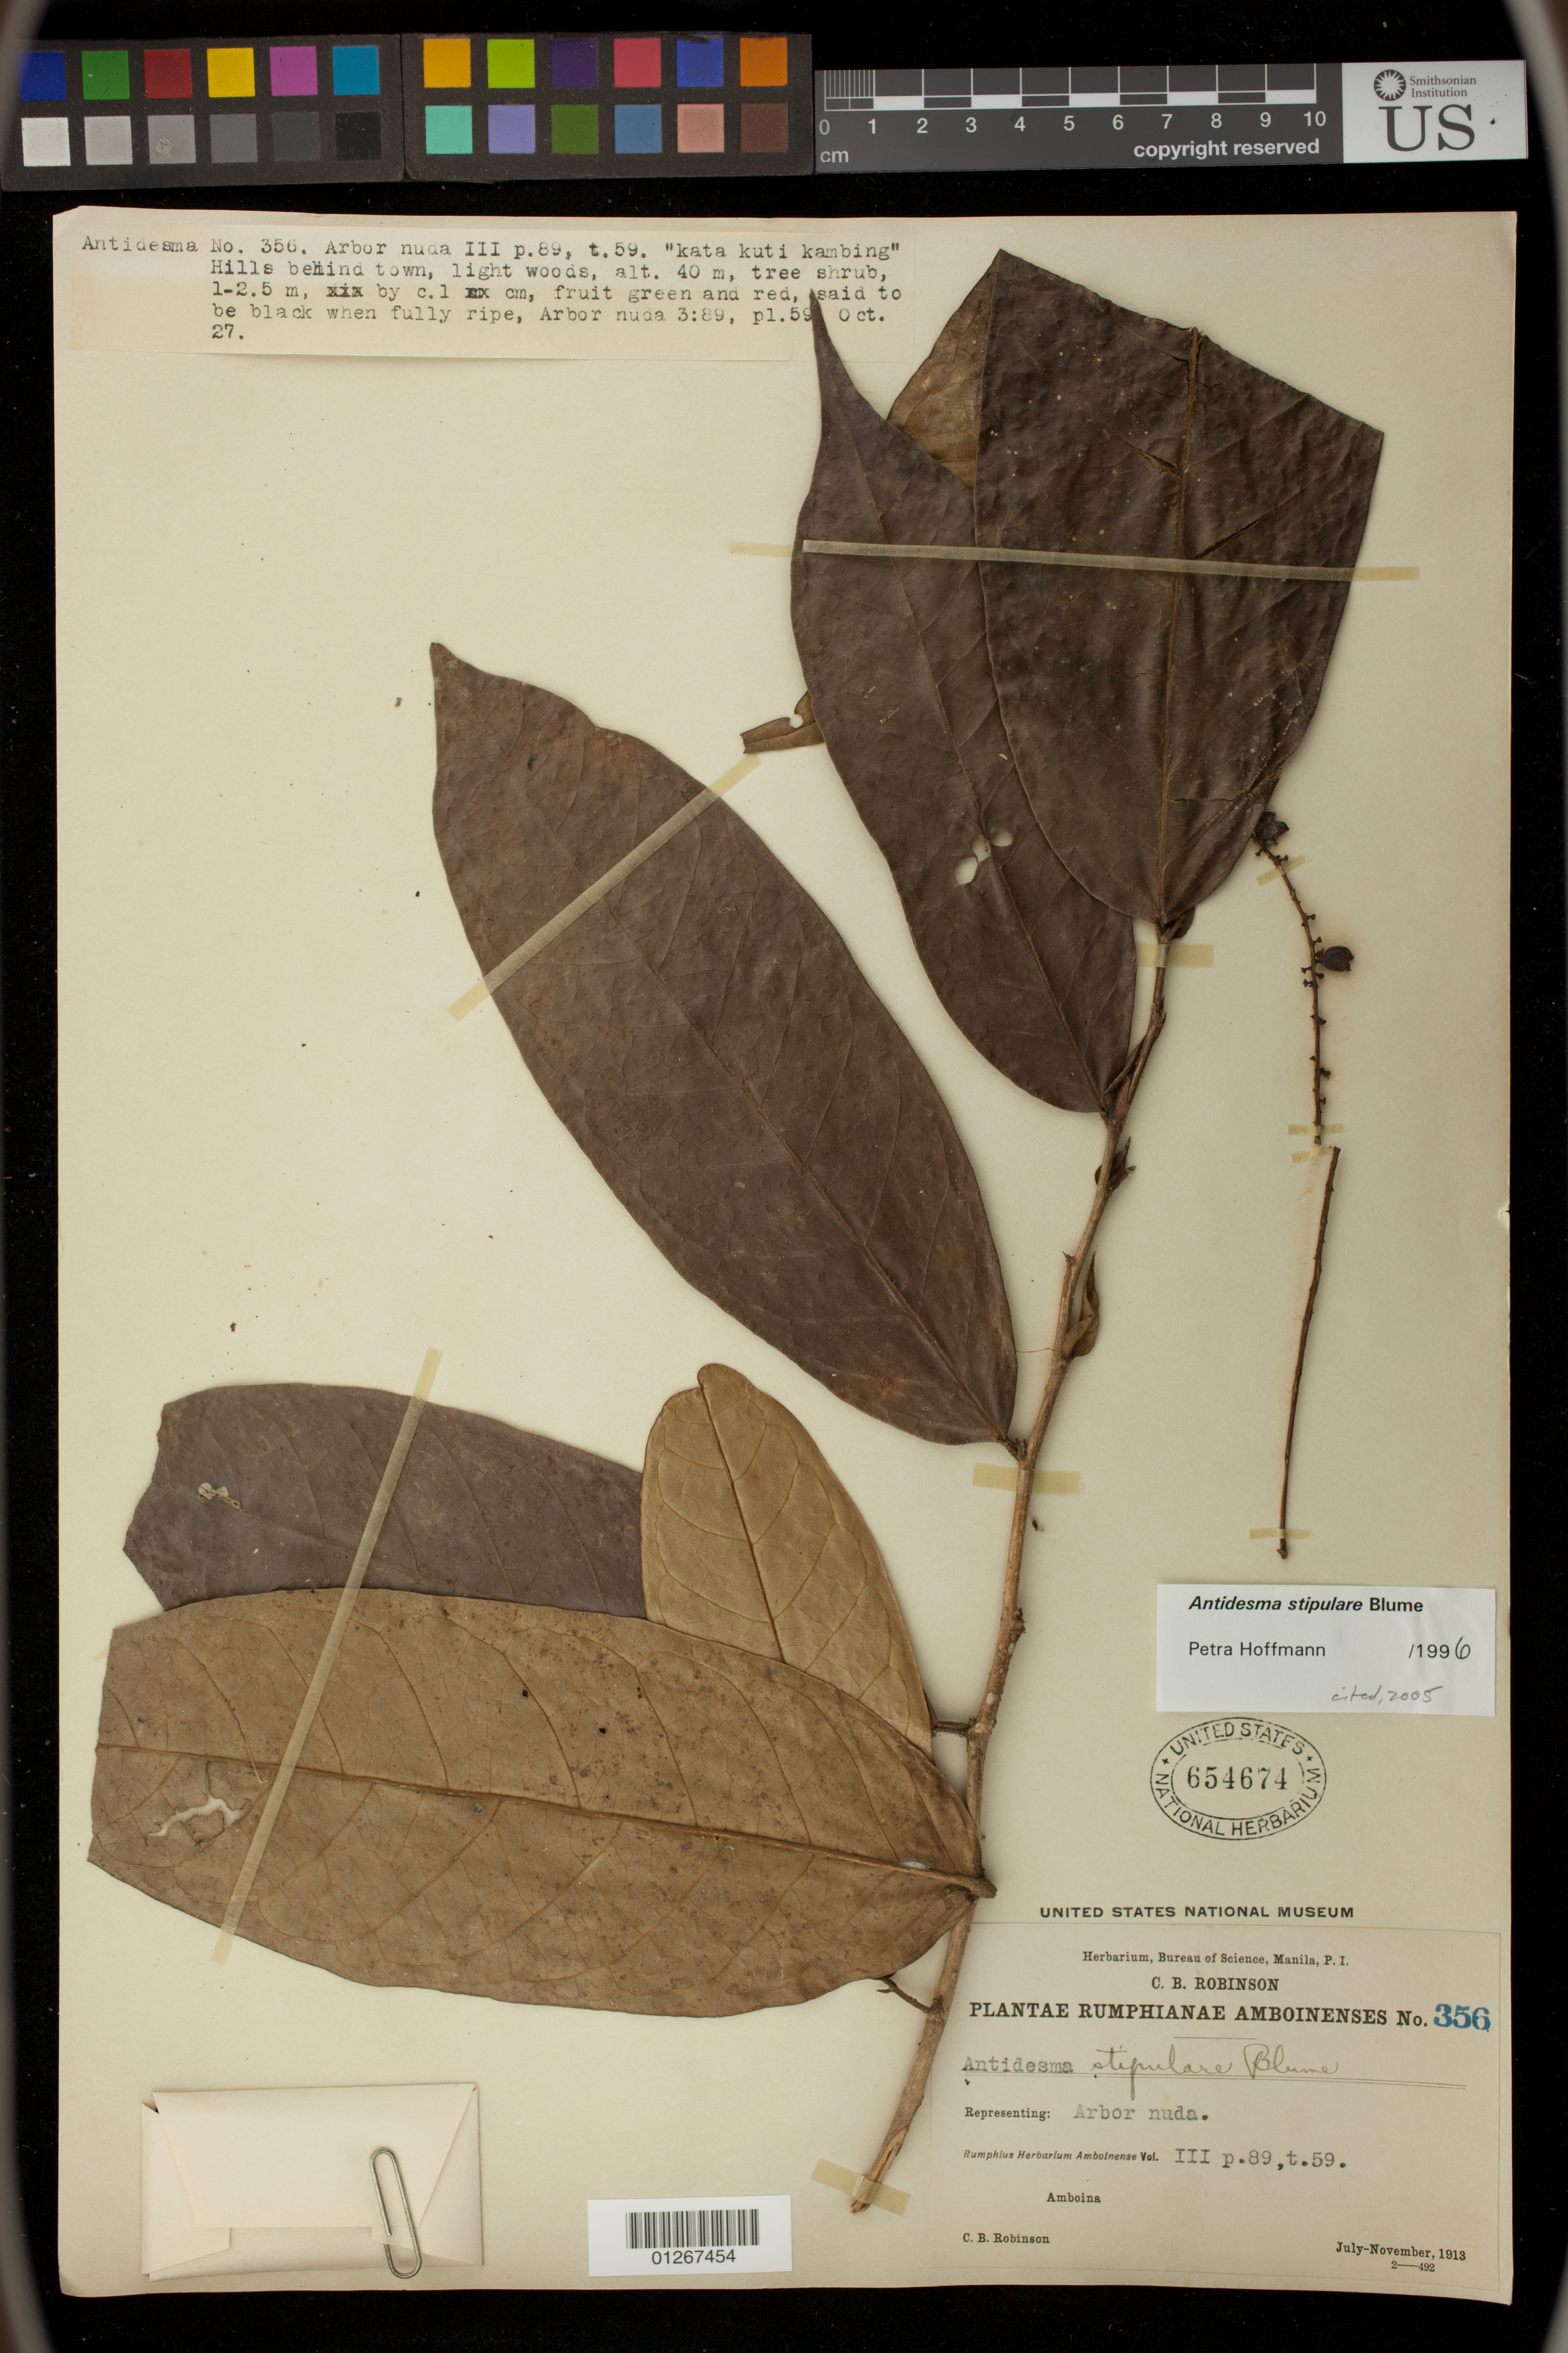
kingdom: Plantae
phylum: Tracheophyta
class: Magnoliopsida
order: Malpighiales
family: Phyllanthaceae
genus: Antidesma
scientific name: Antidesma stipulare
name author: Blume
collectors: C. Robinson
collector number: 356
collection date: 1913-07/1913-11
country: Indonesia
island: Amboina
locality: Amboina.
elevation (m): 1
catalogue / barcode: US 654674